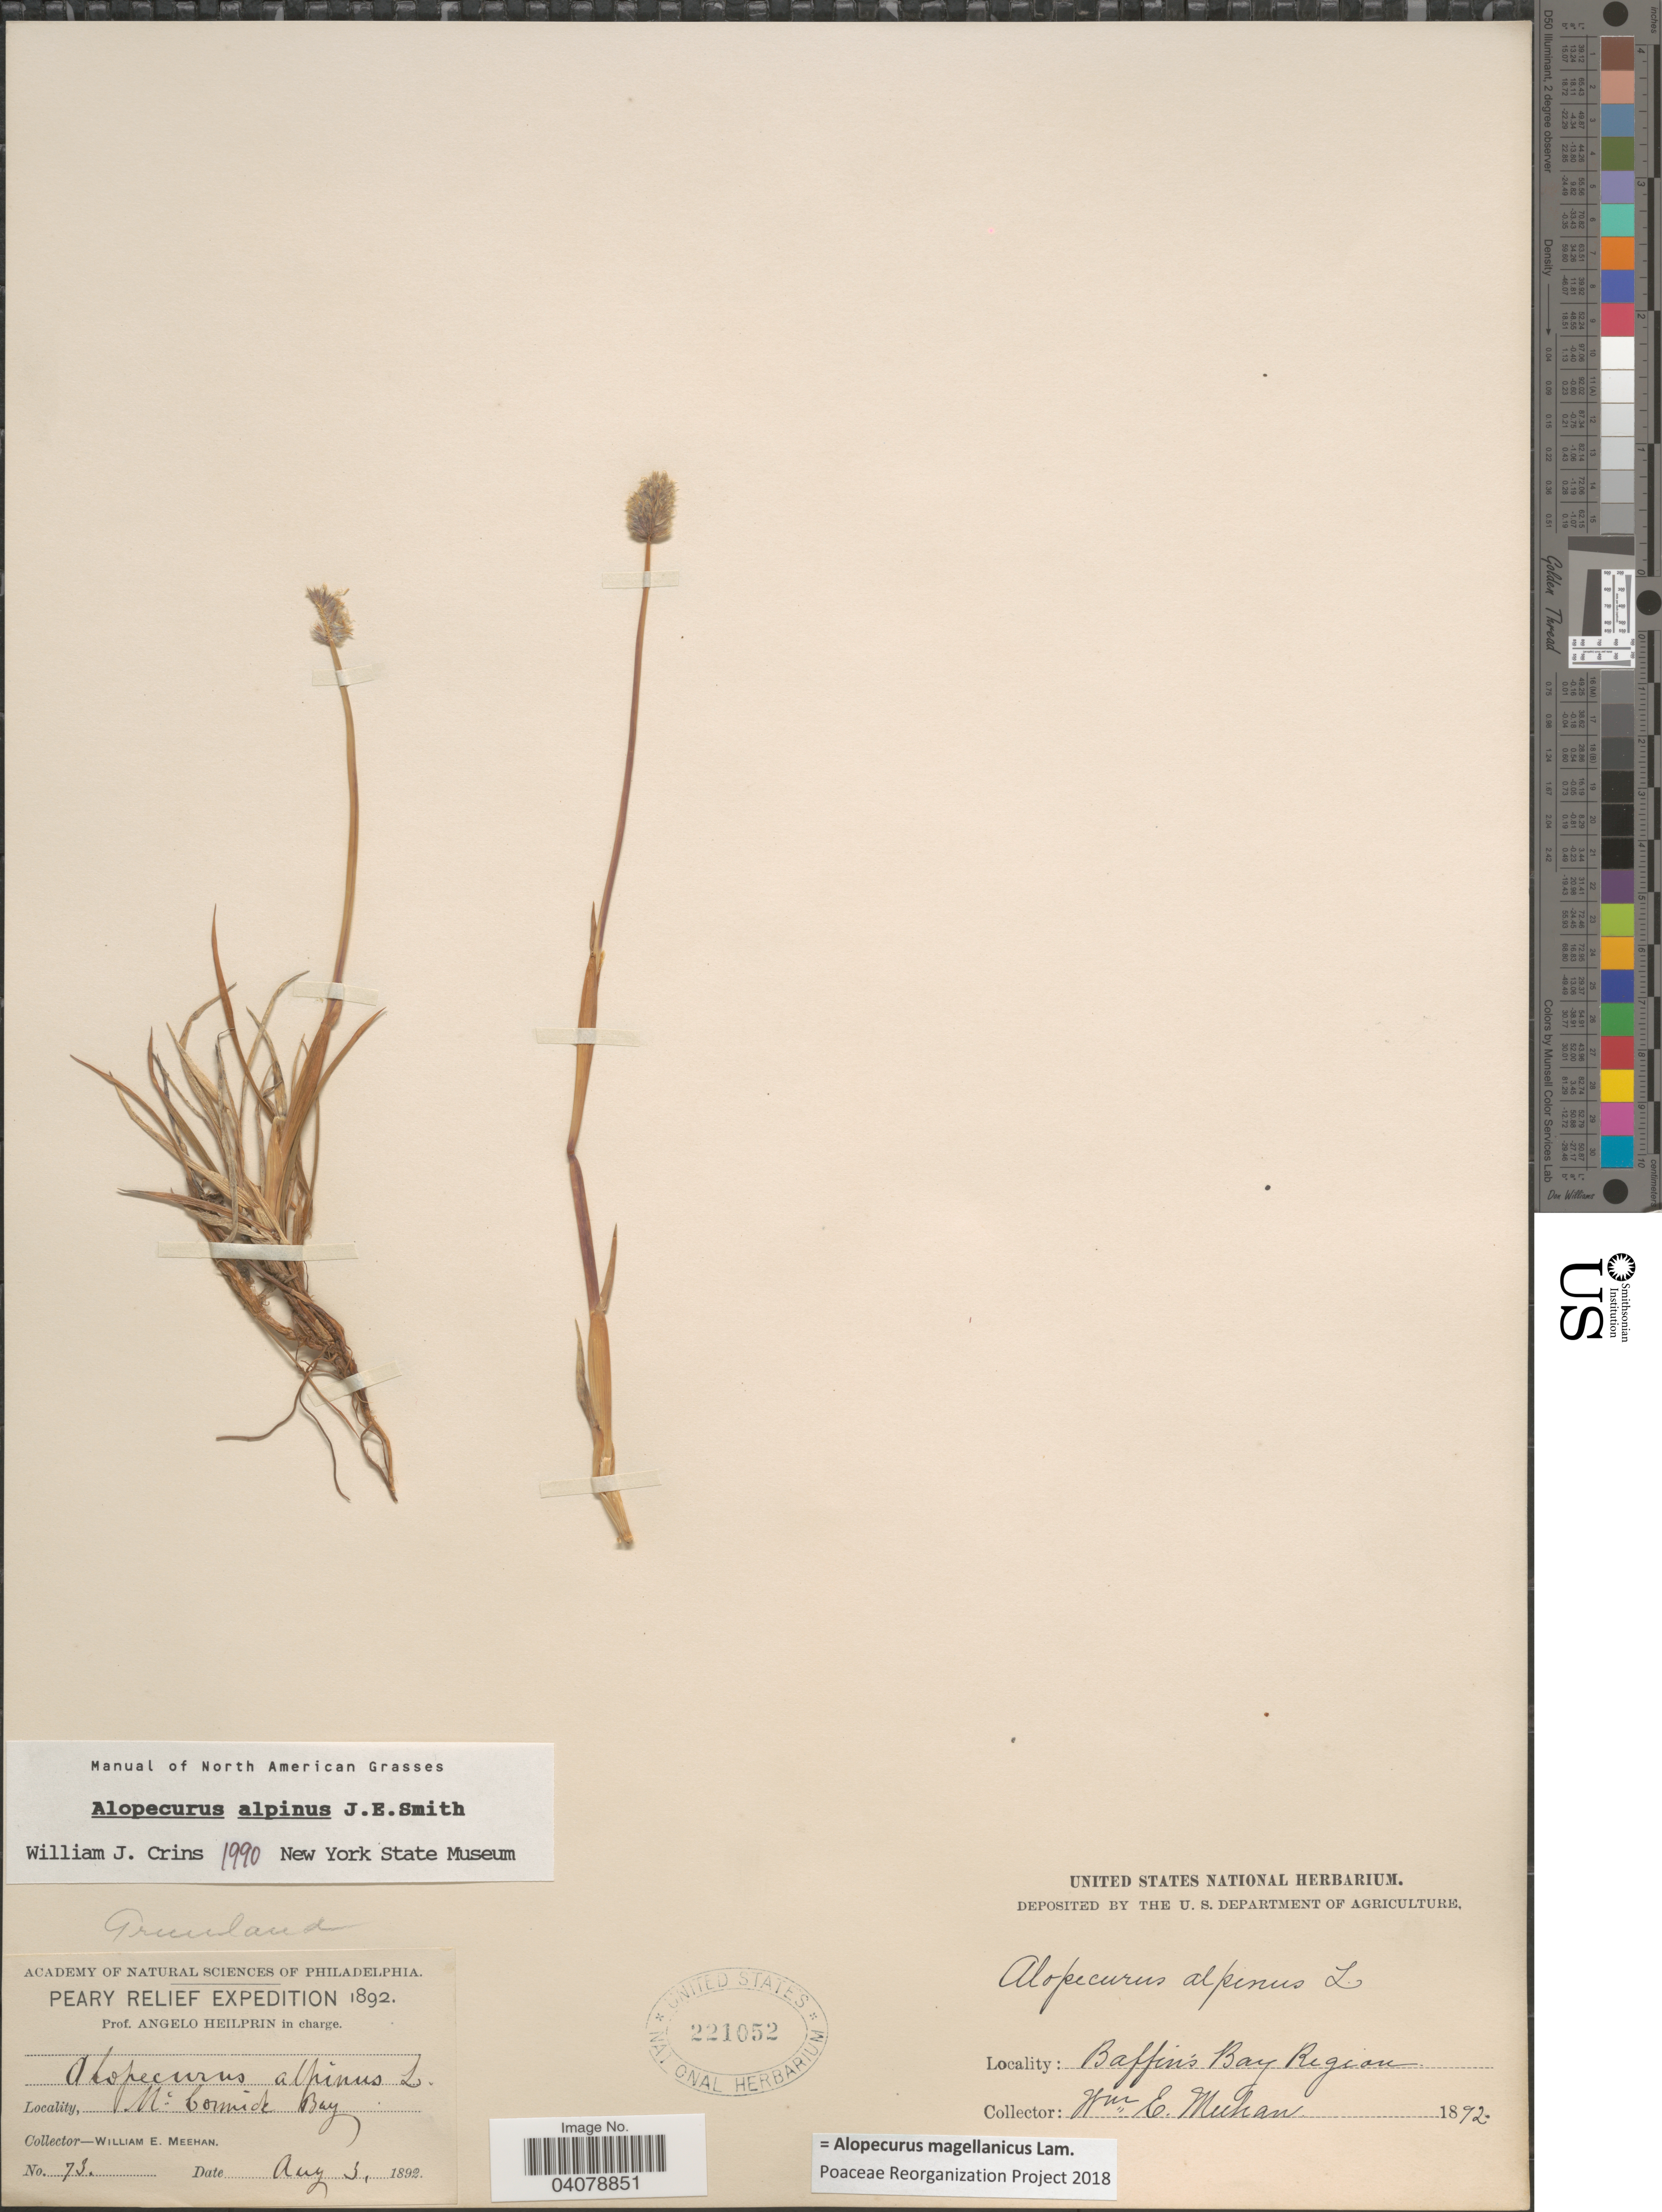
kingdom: Plantae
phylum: Tracheophyta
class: Liliopsida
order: Poales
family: Poaceae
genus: Alopecurus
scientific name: Alopecurus magellanicus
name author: Lam.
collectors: W. Meehan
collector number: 73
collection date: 1892-08-03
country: Greenland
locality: Peary Relief Expedition 1892. McCormick Bay. Baffin's Bay Region.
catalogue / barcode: US 221052